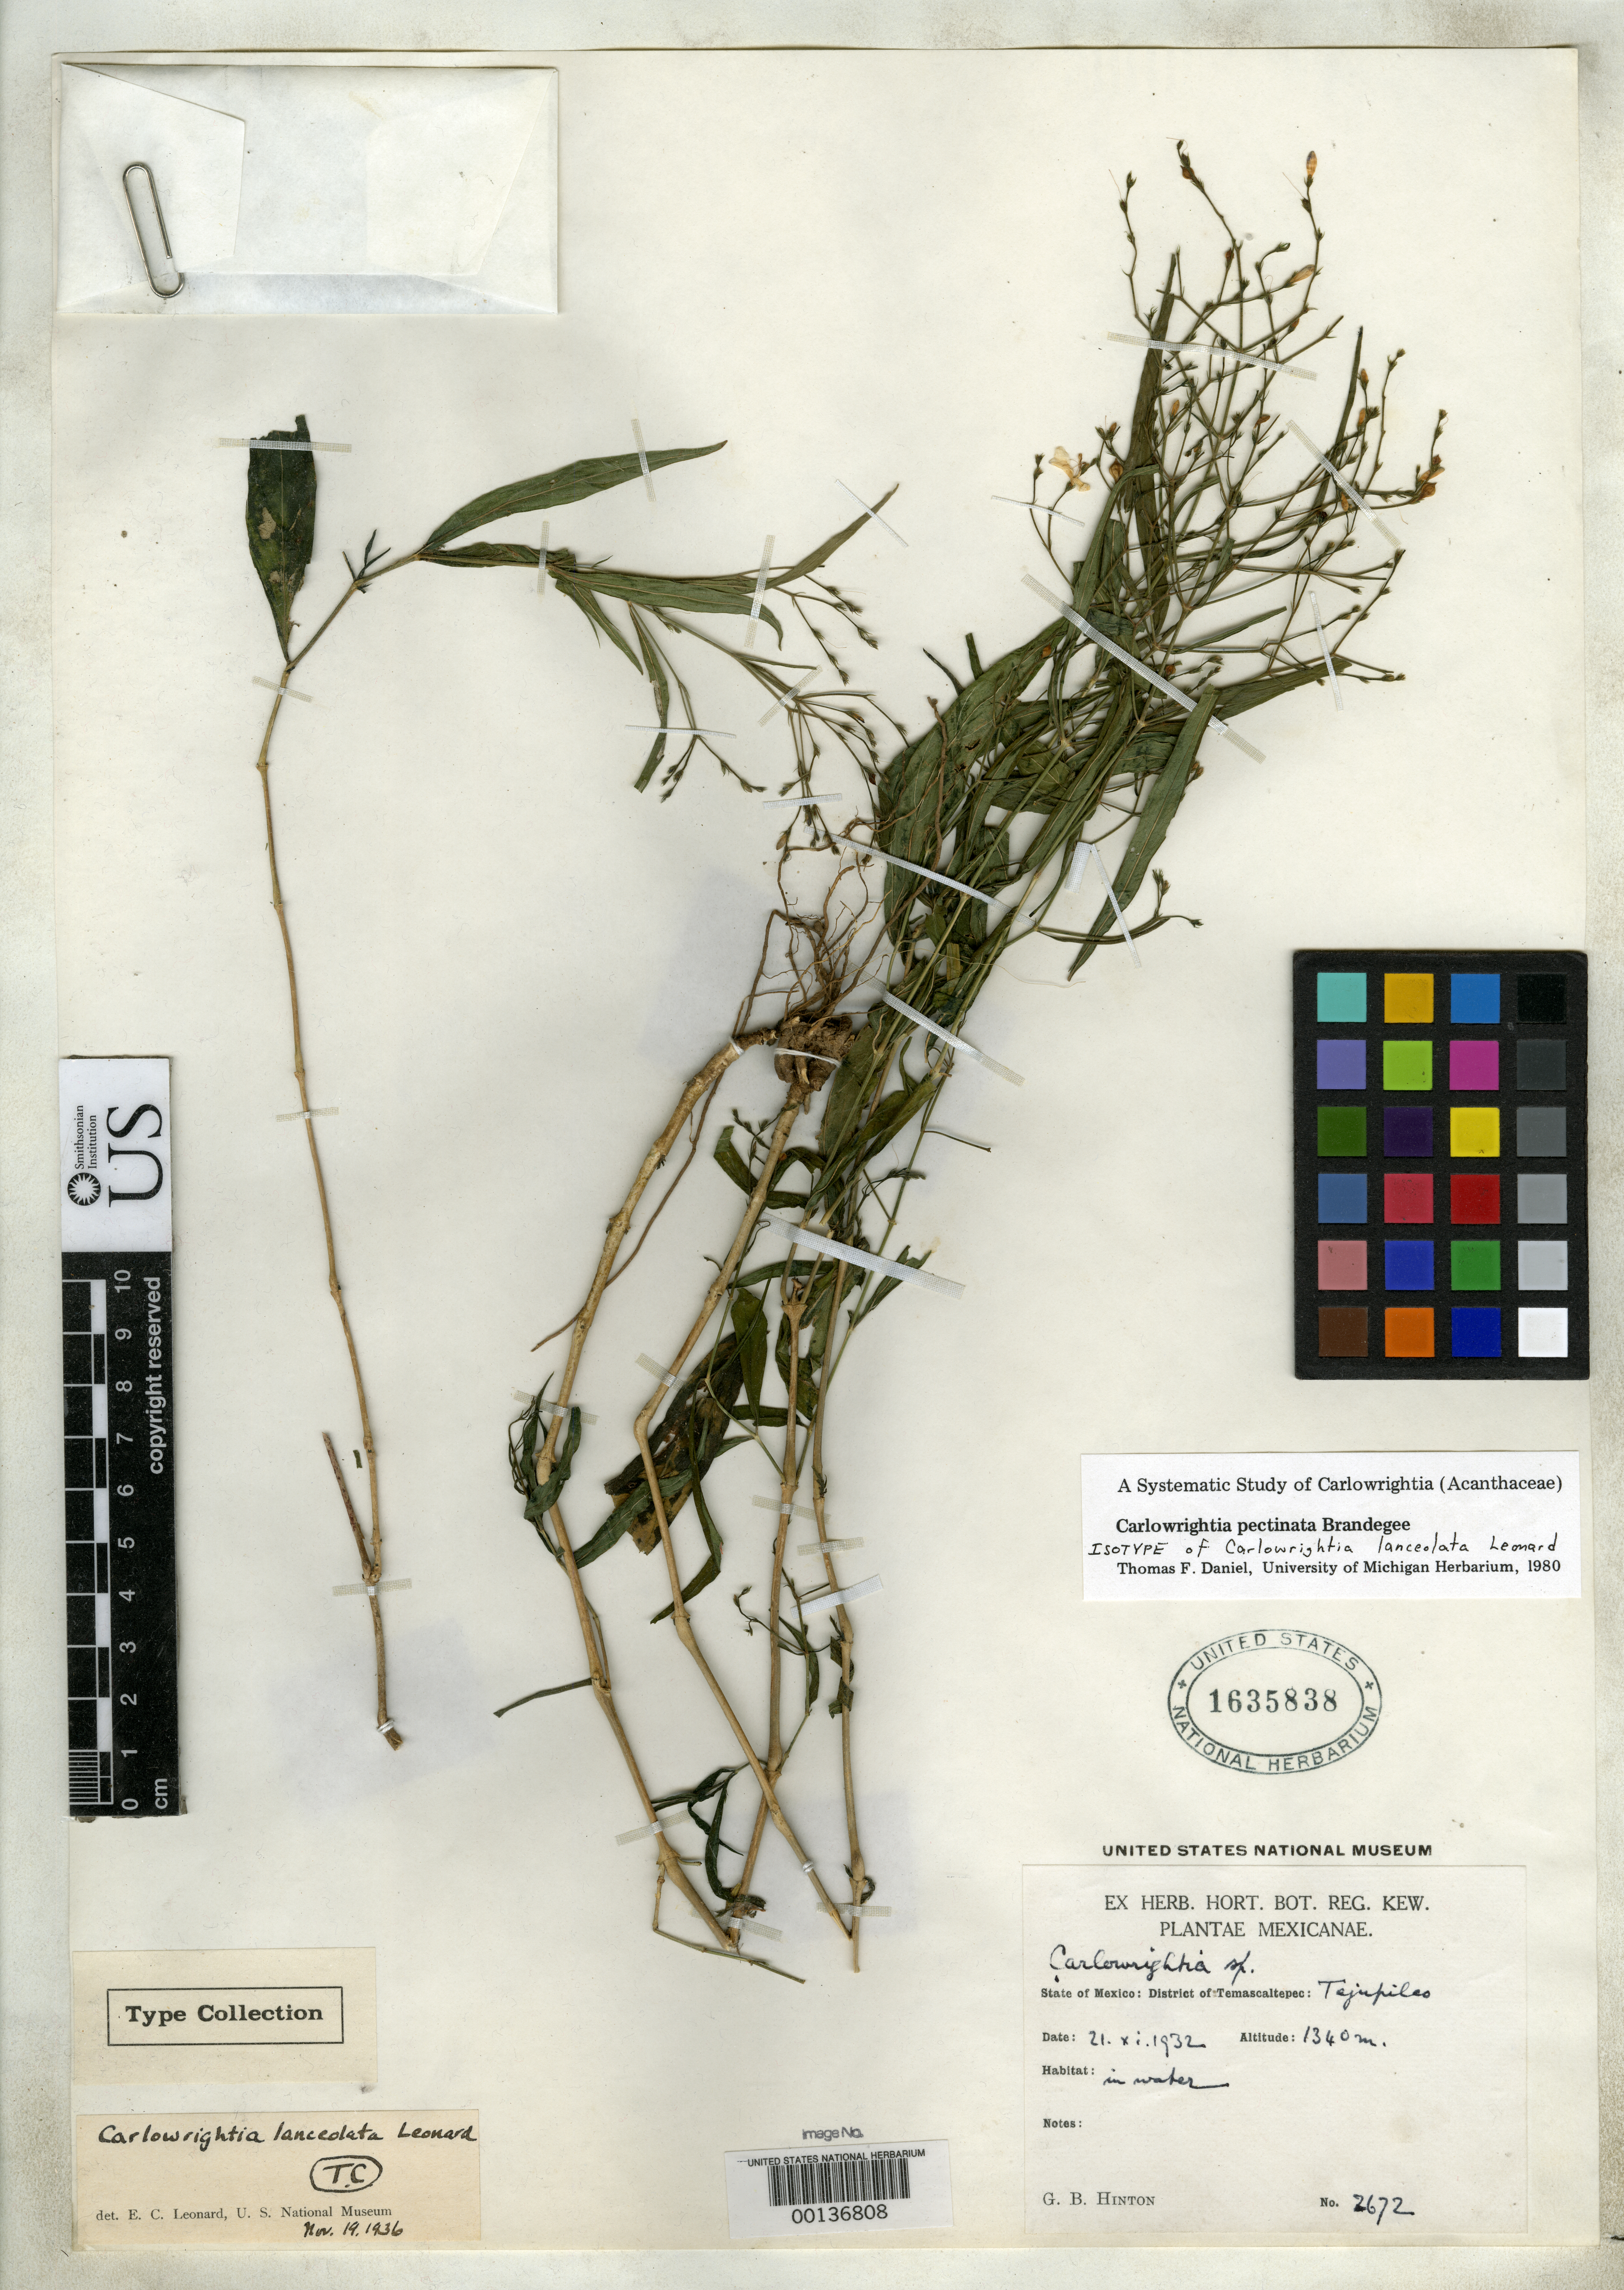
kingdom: Plantae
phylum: Tracheophyta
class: Magnoliopsida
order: Lamiales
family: Acanthaceae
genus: Carlowrightia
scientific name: Carlowrightia lanceolata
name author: Leonard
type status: Isotype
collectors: G. B. Hinton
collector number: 2672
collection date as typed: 21 Dec 1932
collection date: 1932-12-21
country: Mexico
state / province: México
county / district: Temascaltepec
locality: Tejupilco.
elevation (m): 1340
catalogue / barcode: US 1635838